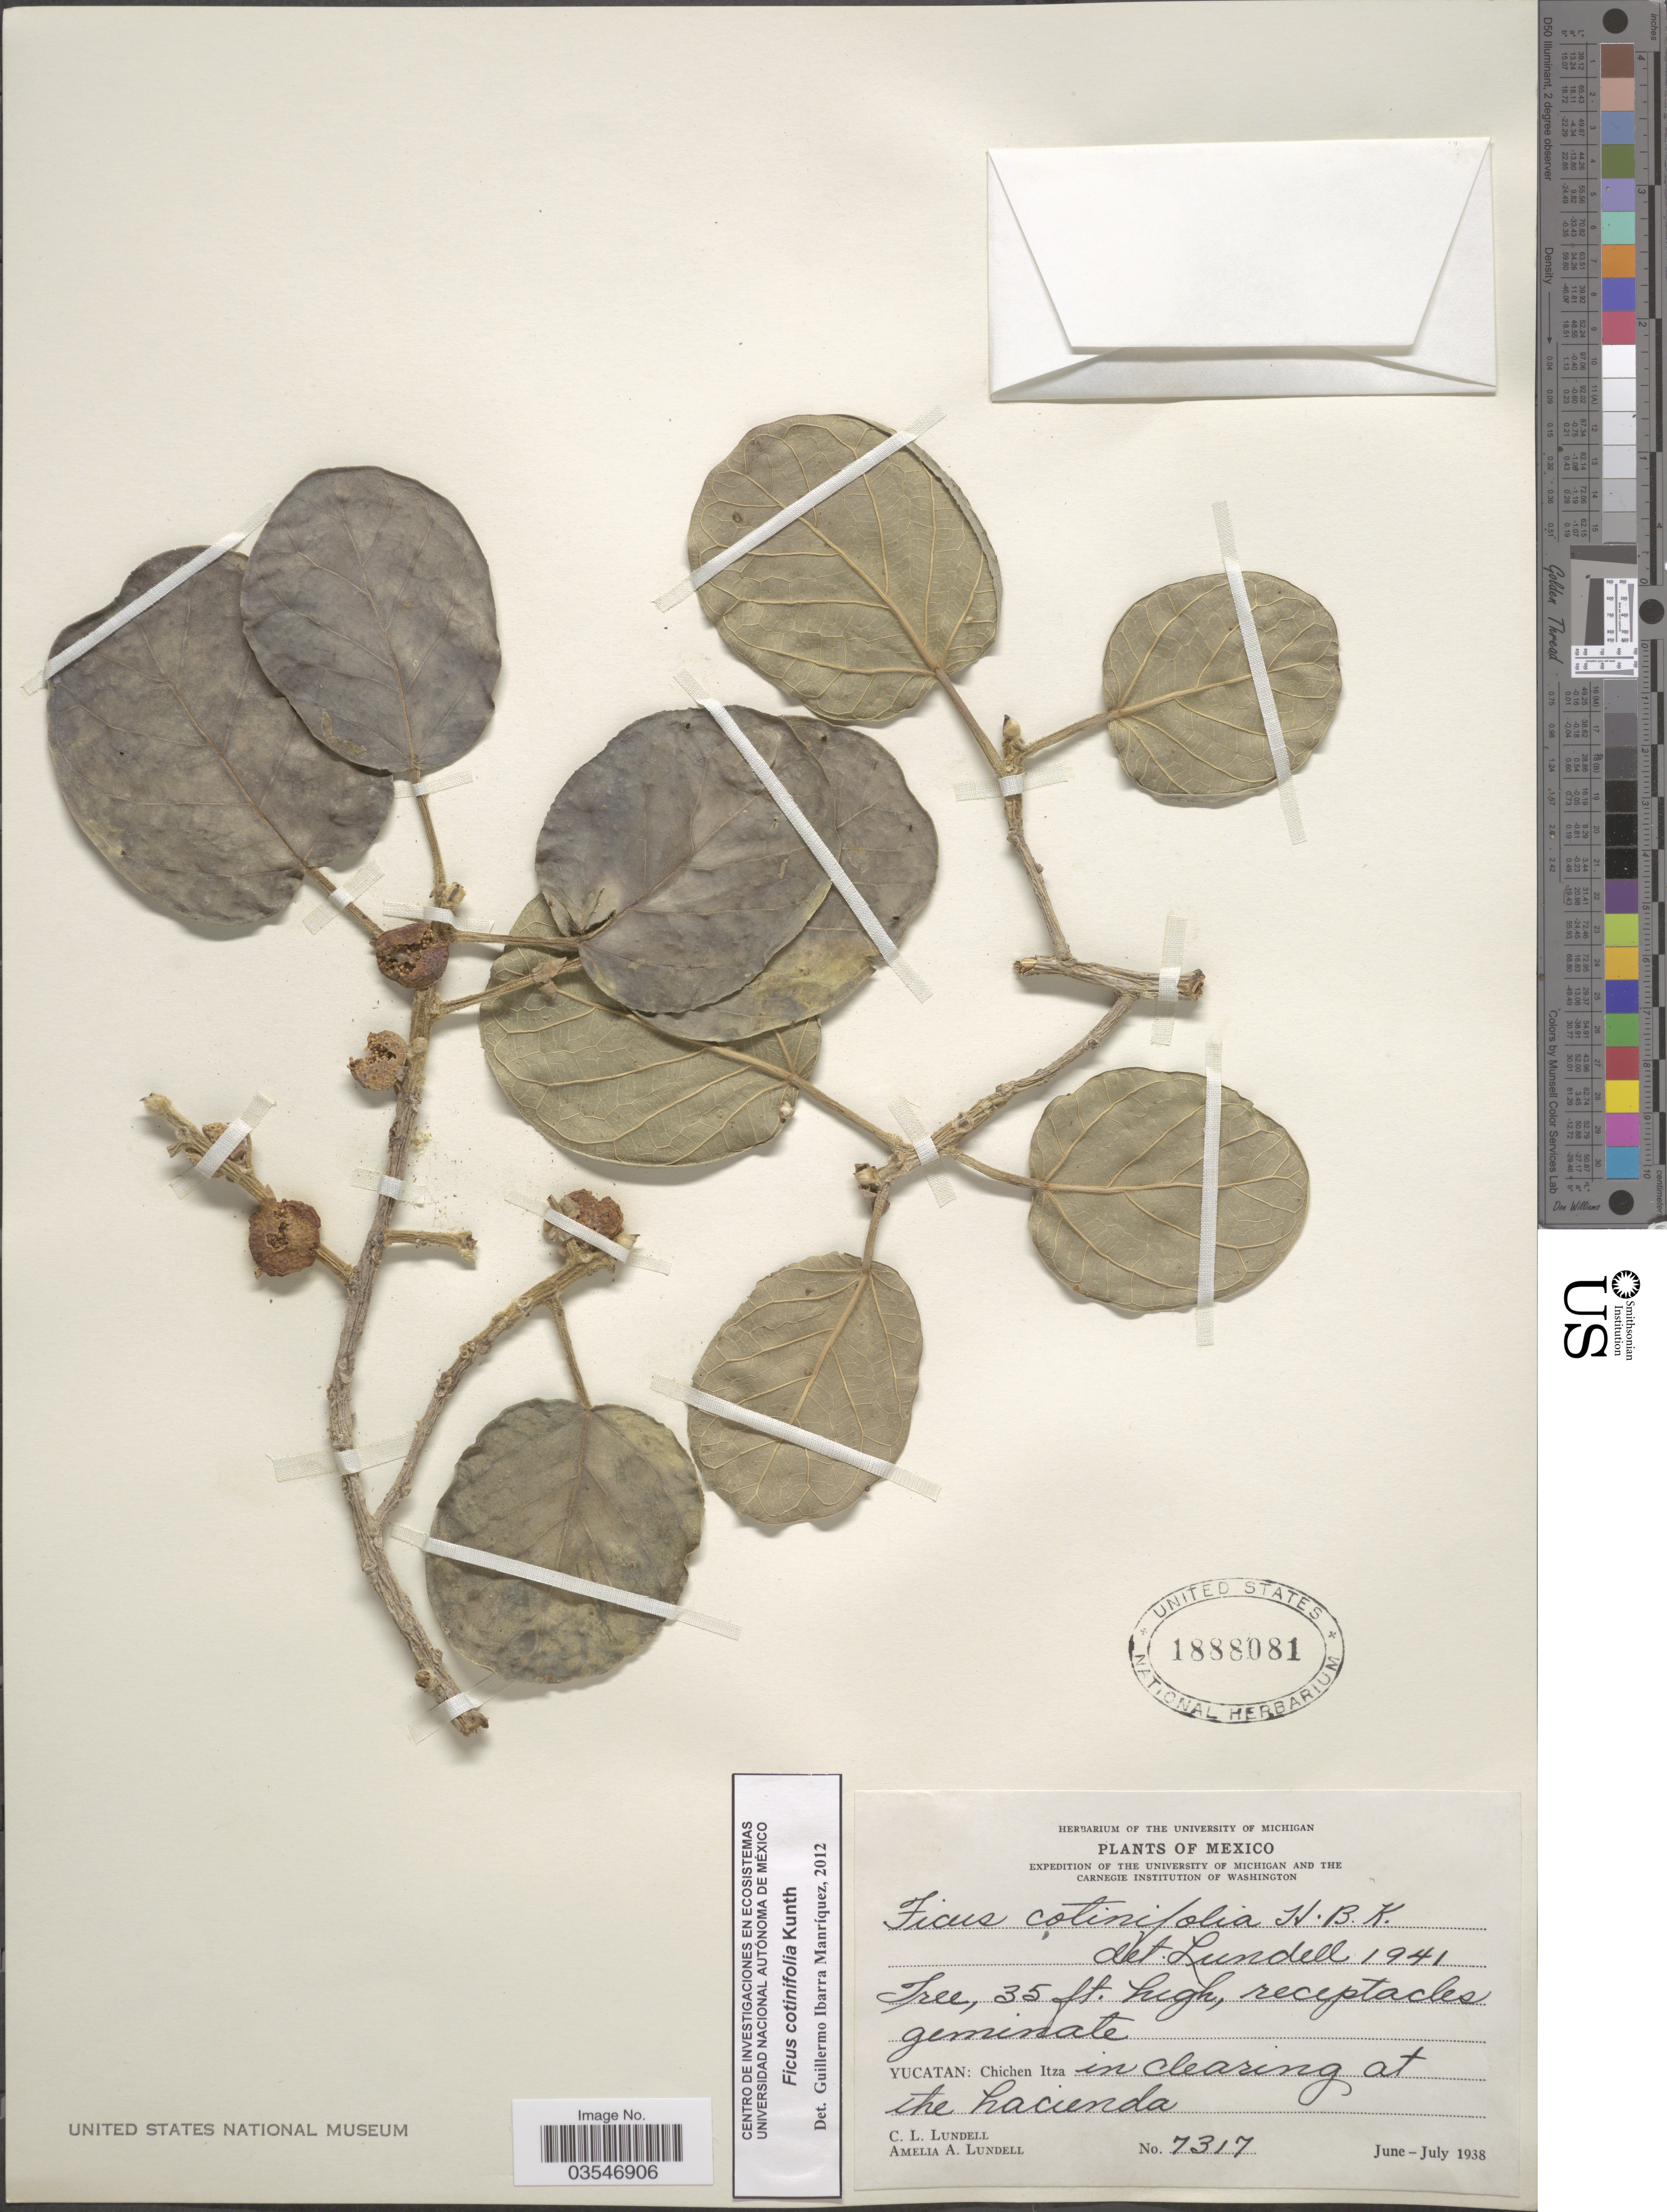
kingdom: Plantae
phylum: Tracheophyta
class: Magnoliopsida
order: Rosales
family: Moraceae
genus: Ficus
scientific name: Ficus cotinifolia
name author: Kunth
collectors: C. L. Lundell & A. A. Lundell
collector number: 7317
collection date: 1938-06/1938-07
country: Mexico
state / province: Yucatán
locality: Chichen Itza.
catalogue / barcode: US 1888081